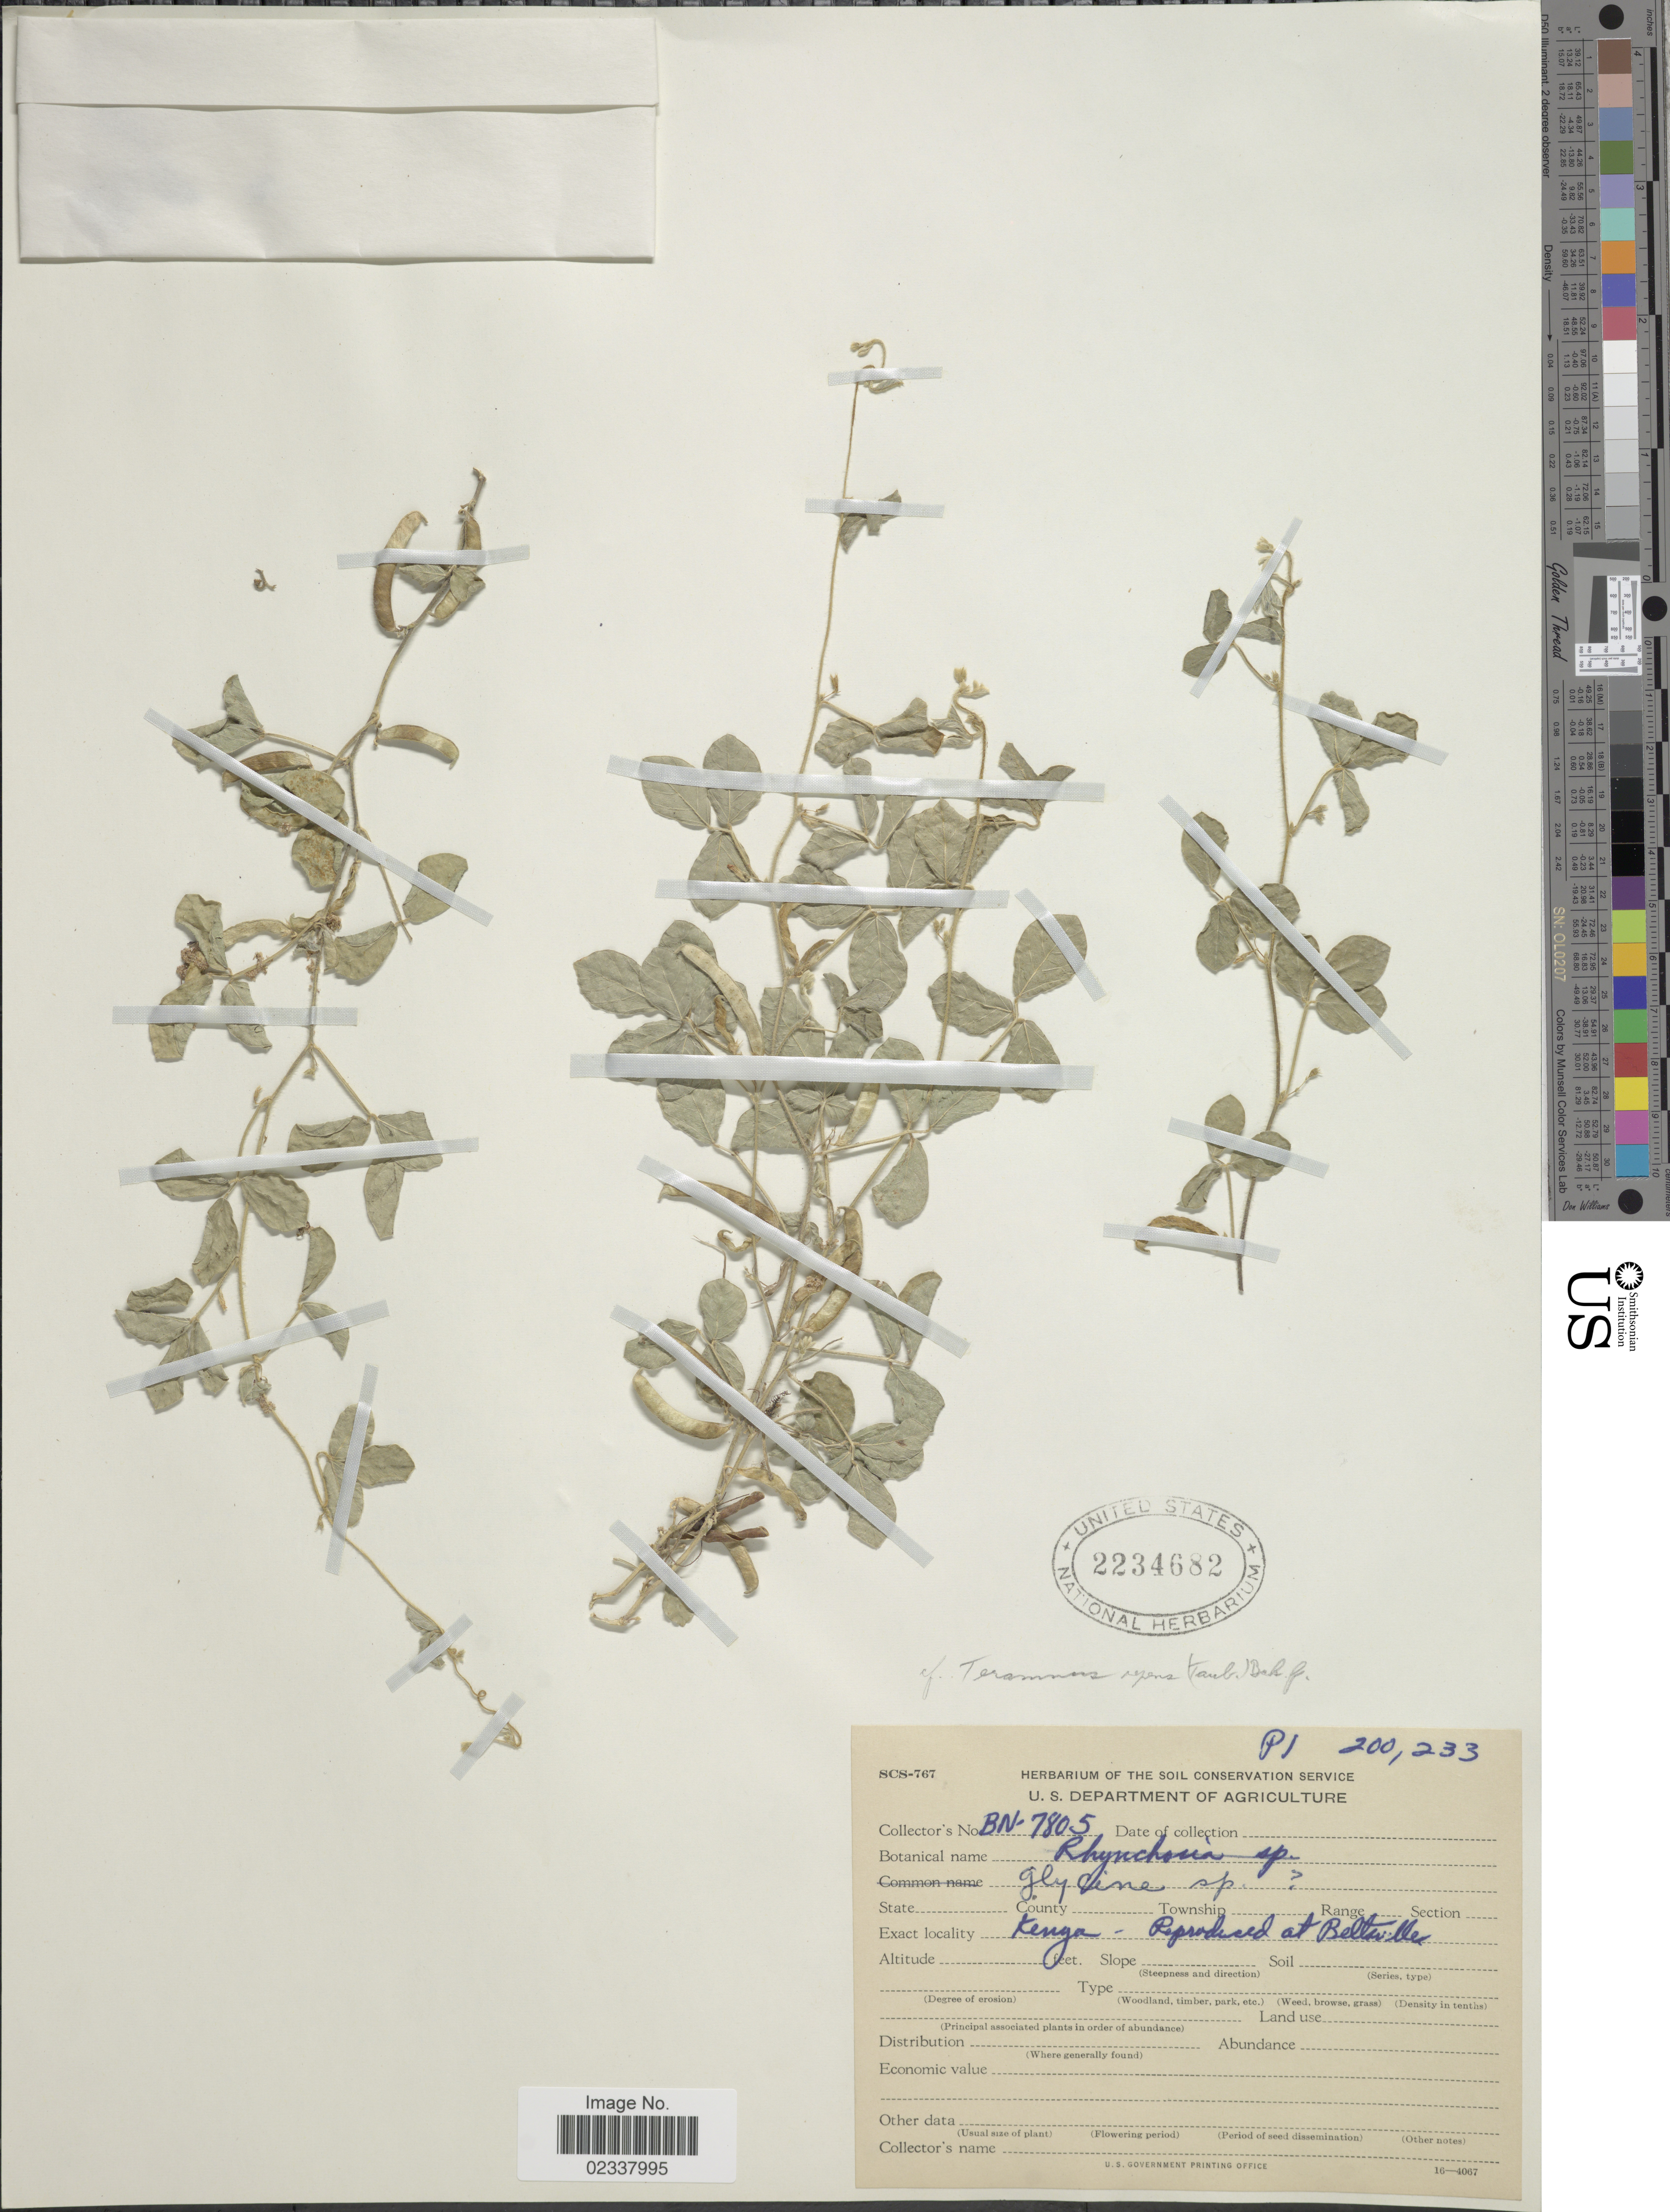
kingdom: Plantae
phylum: Tracheophyta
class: Magnoliopsida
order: Fabales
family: Fabaceae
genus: Teramnus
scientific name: Teramnus repens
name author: (Taub.) Baker f.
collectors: Herbarium of the Soil Conservation Service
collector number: BN-7805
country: Kenya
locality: Reproduced at Beltsville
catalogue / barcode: US 2234682